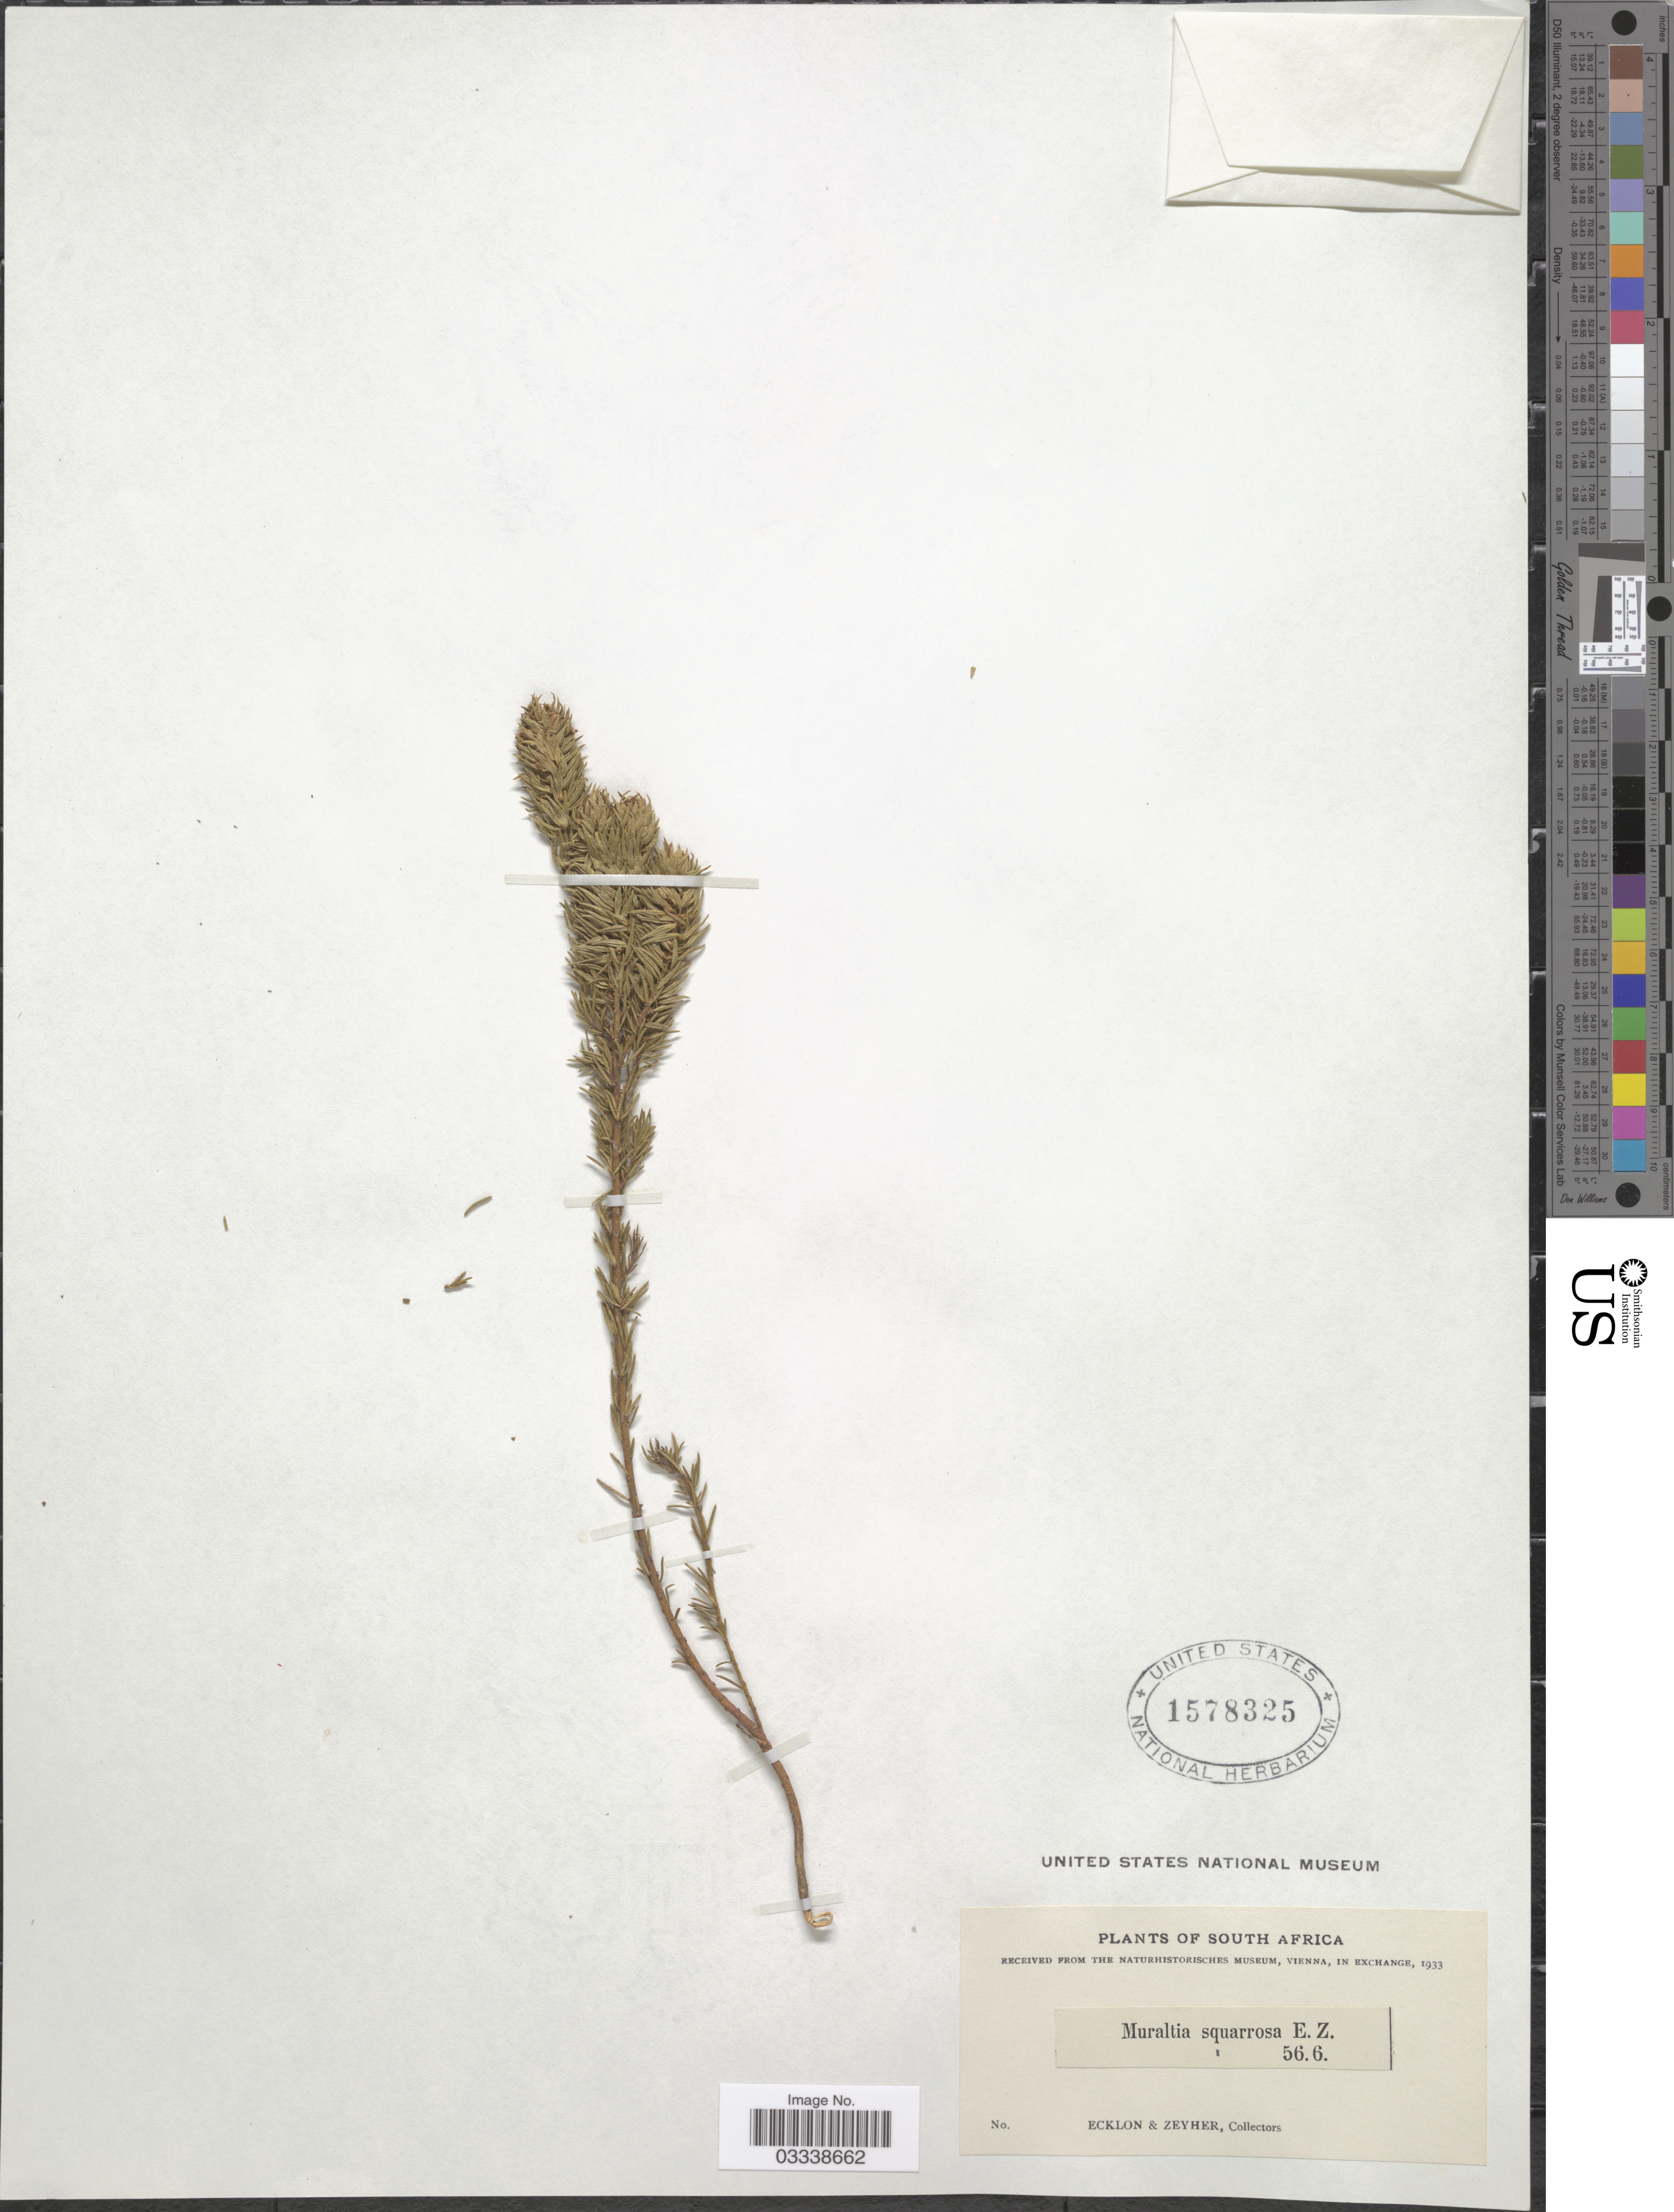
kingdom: Plantae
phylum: Tracheophyta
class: Magnoliopsida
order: Fabales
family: Polygalaceae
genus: Muraltia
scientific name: Muraltia squarrosa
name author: (L. f.) DC.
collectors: -. Ecklon & -. Zeyher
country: South Africa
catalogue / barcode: US 1578325